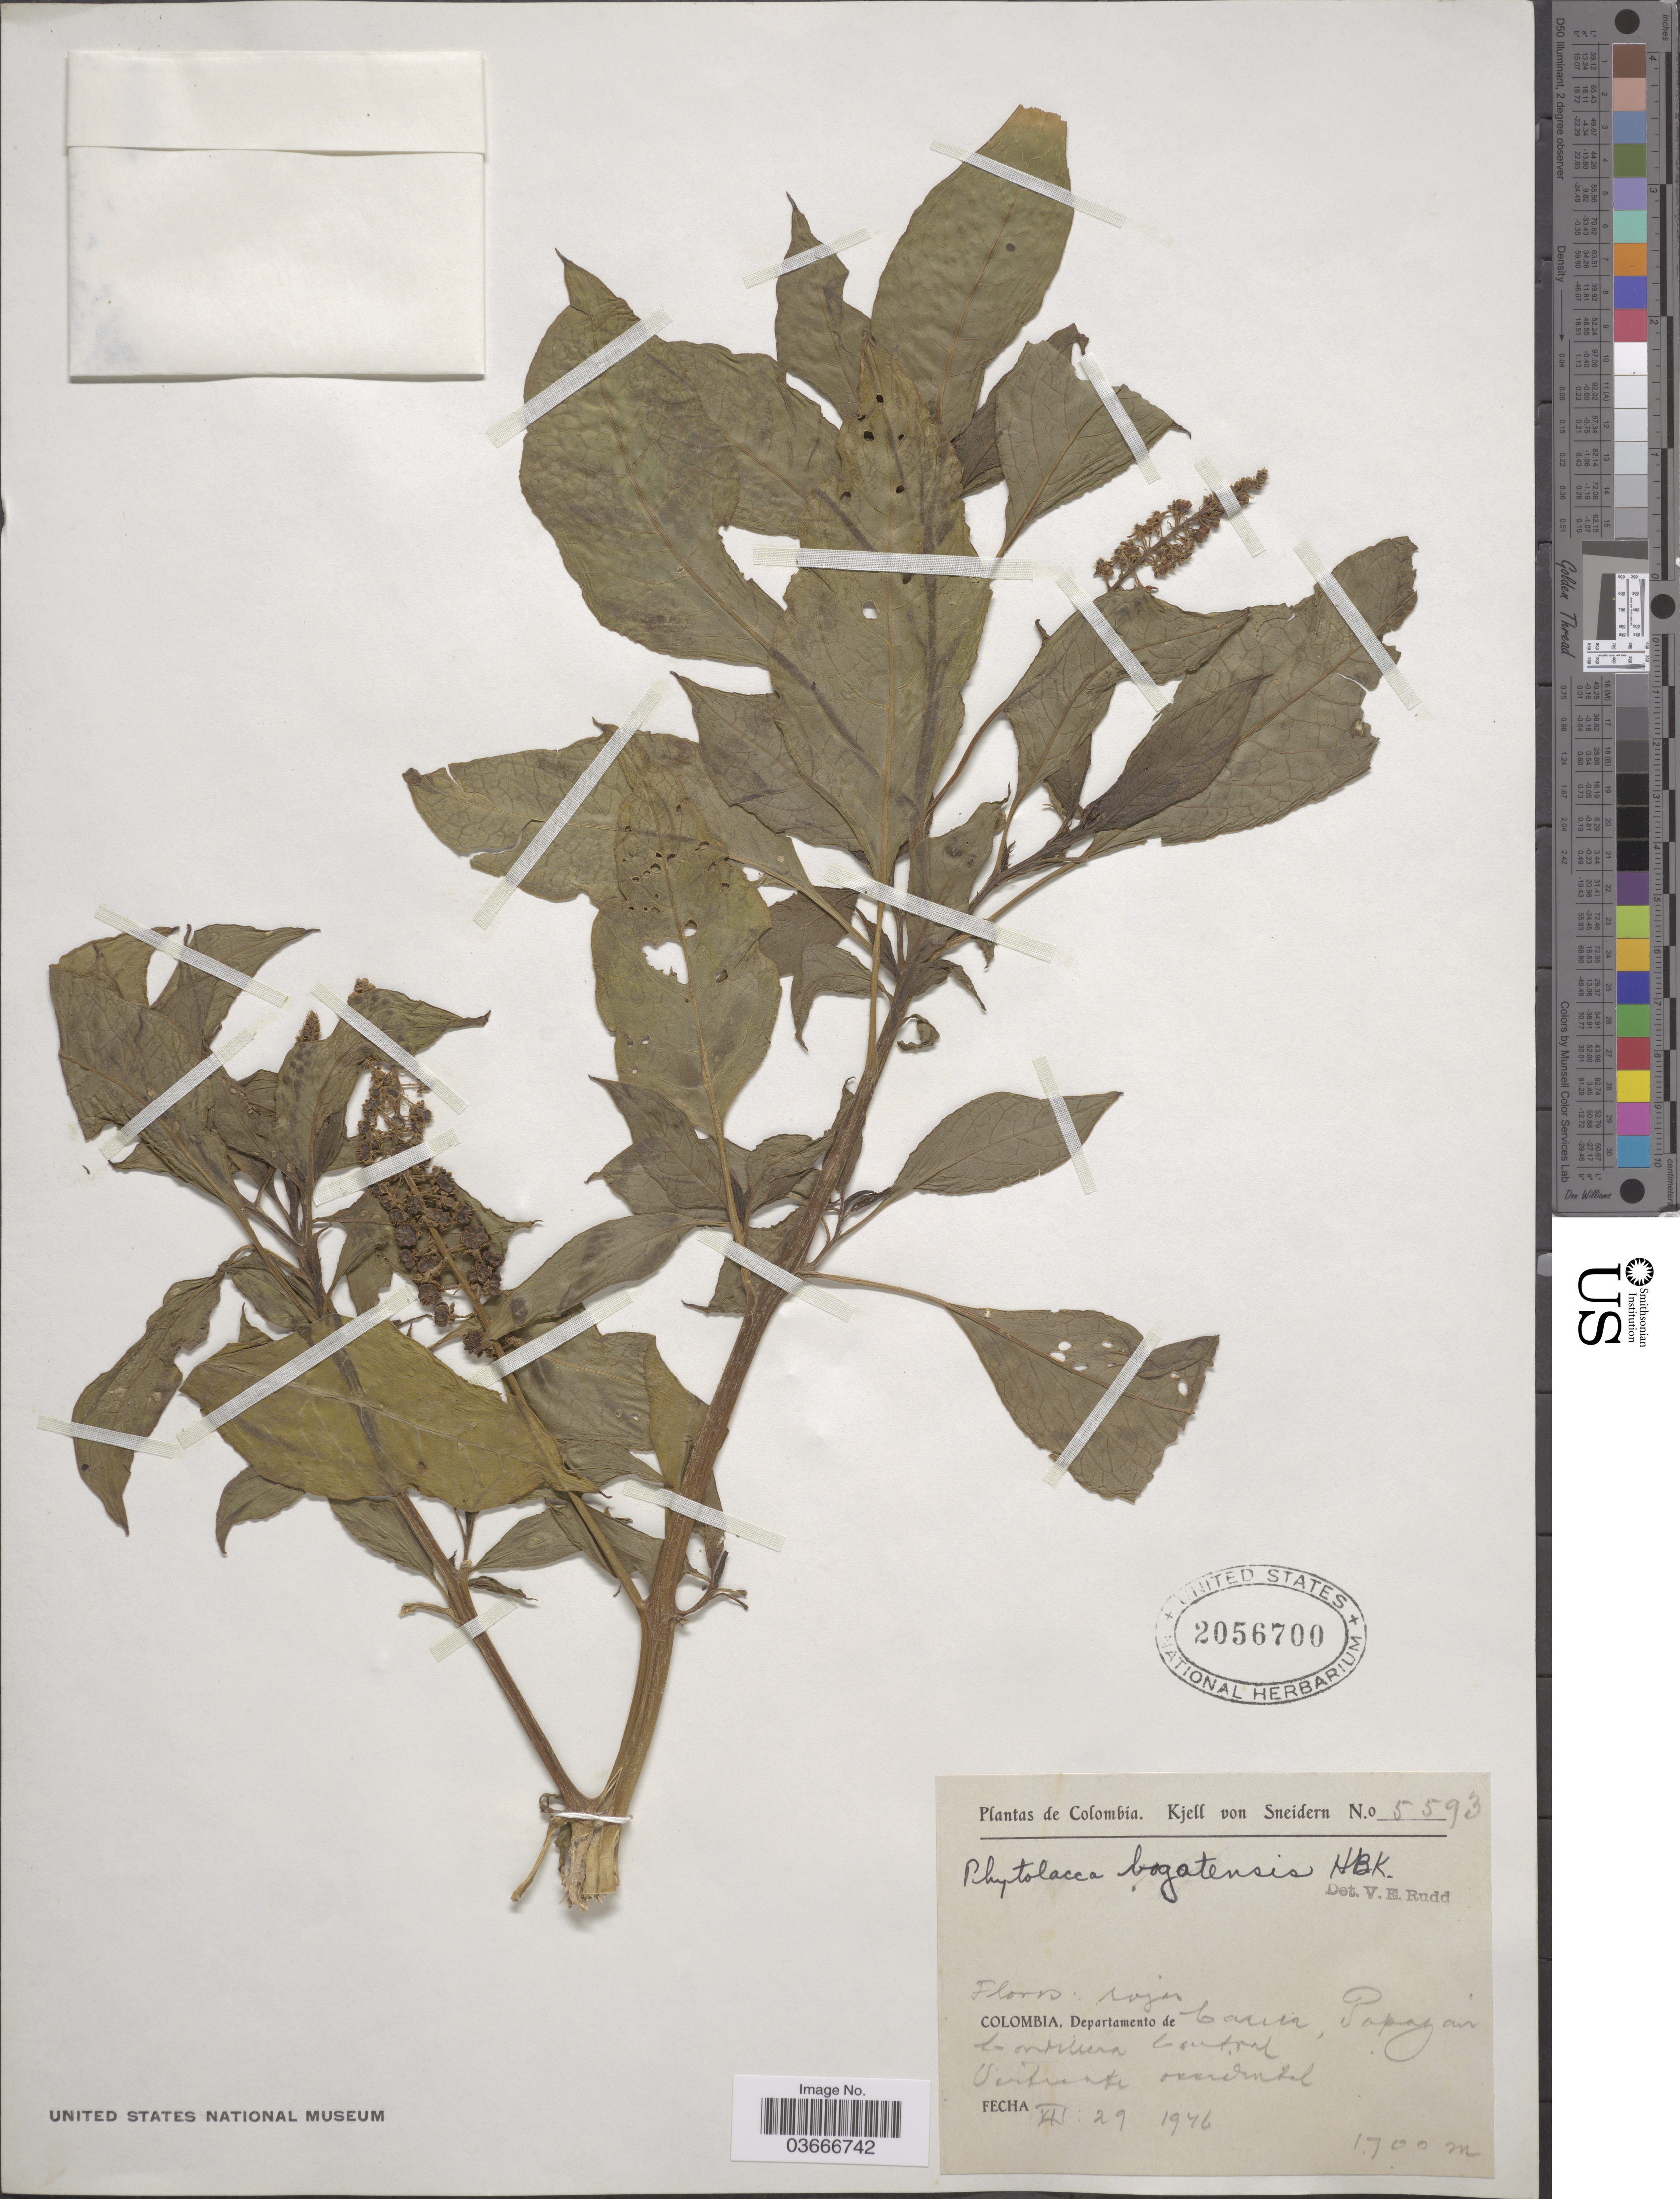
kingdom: Plantae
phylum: Tracheophyta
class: Magnoliopsida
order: Caryophyllales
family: Phytolaccaceae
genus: Phytolacca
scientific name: Phytolacca bogotensis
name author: Kunth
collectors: K. von Sneidern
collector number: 5593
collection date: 1946-07-29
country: Colombia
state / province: Cauca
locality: Departamento de Cauca, Popayan. Cordillera Central. Vertiente occidental.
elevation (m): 1700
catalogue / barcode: US 2056700